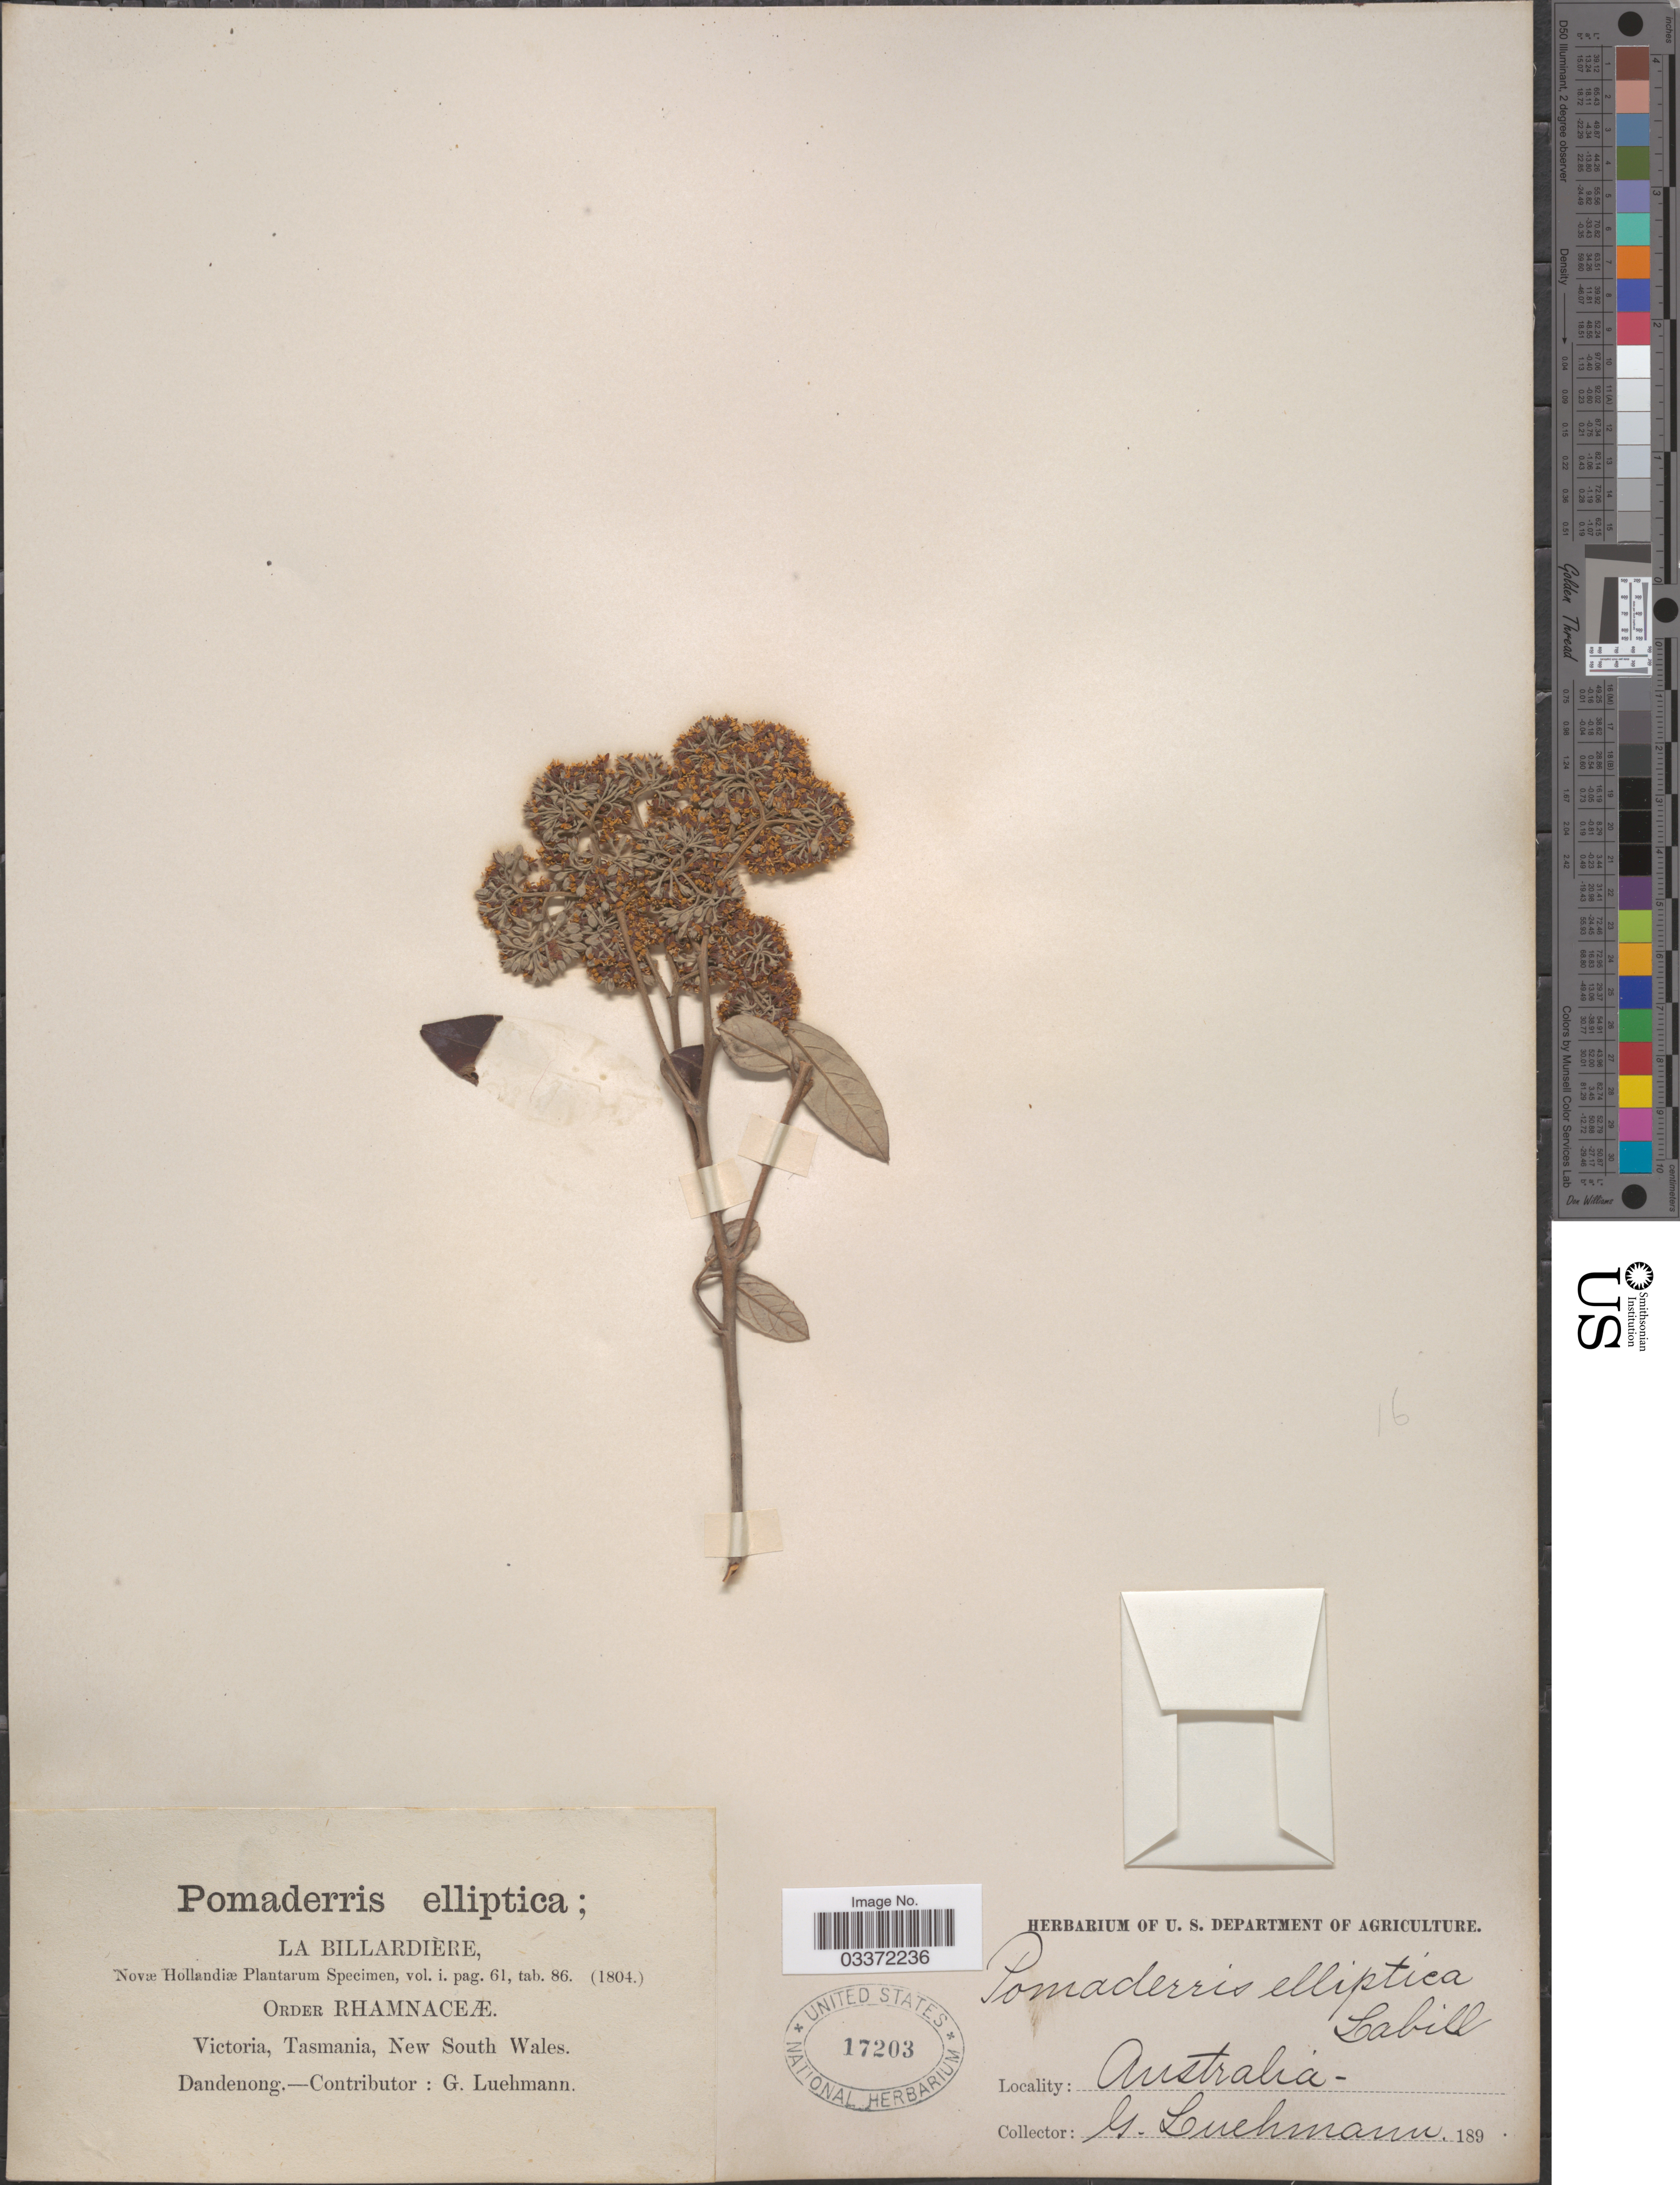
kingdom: Plantae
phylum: Tracheophyta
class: Magnoliopsida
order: Rosales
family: Rhamnaceae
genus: Pomaderris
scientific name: Pomaderris elliptica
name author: Labill.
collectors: G. Luehmann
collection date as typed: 189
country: Australia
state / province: Victoria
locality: Victoria, Tasmania, New South Wales.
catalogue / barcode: US 17203